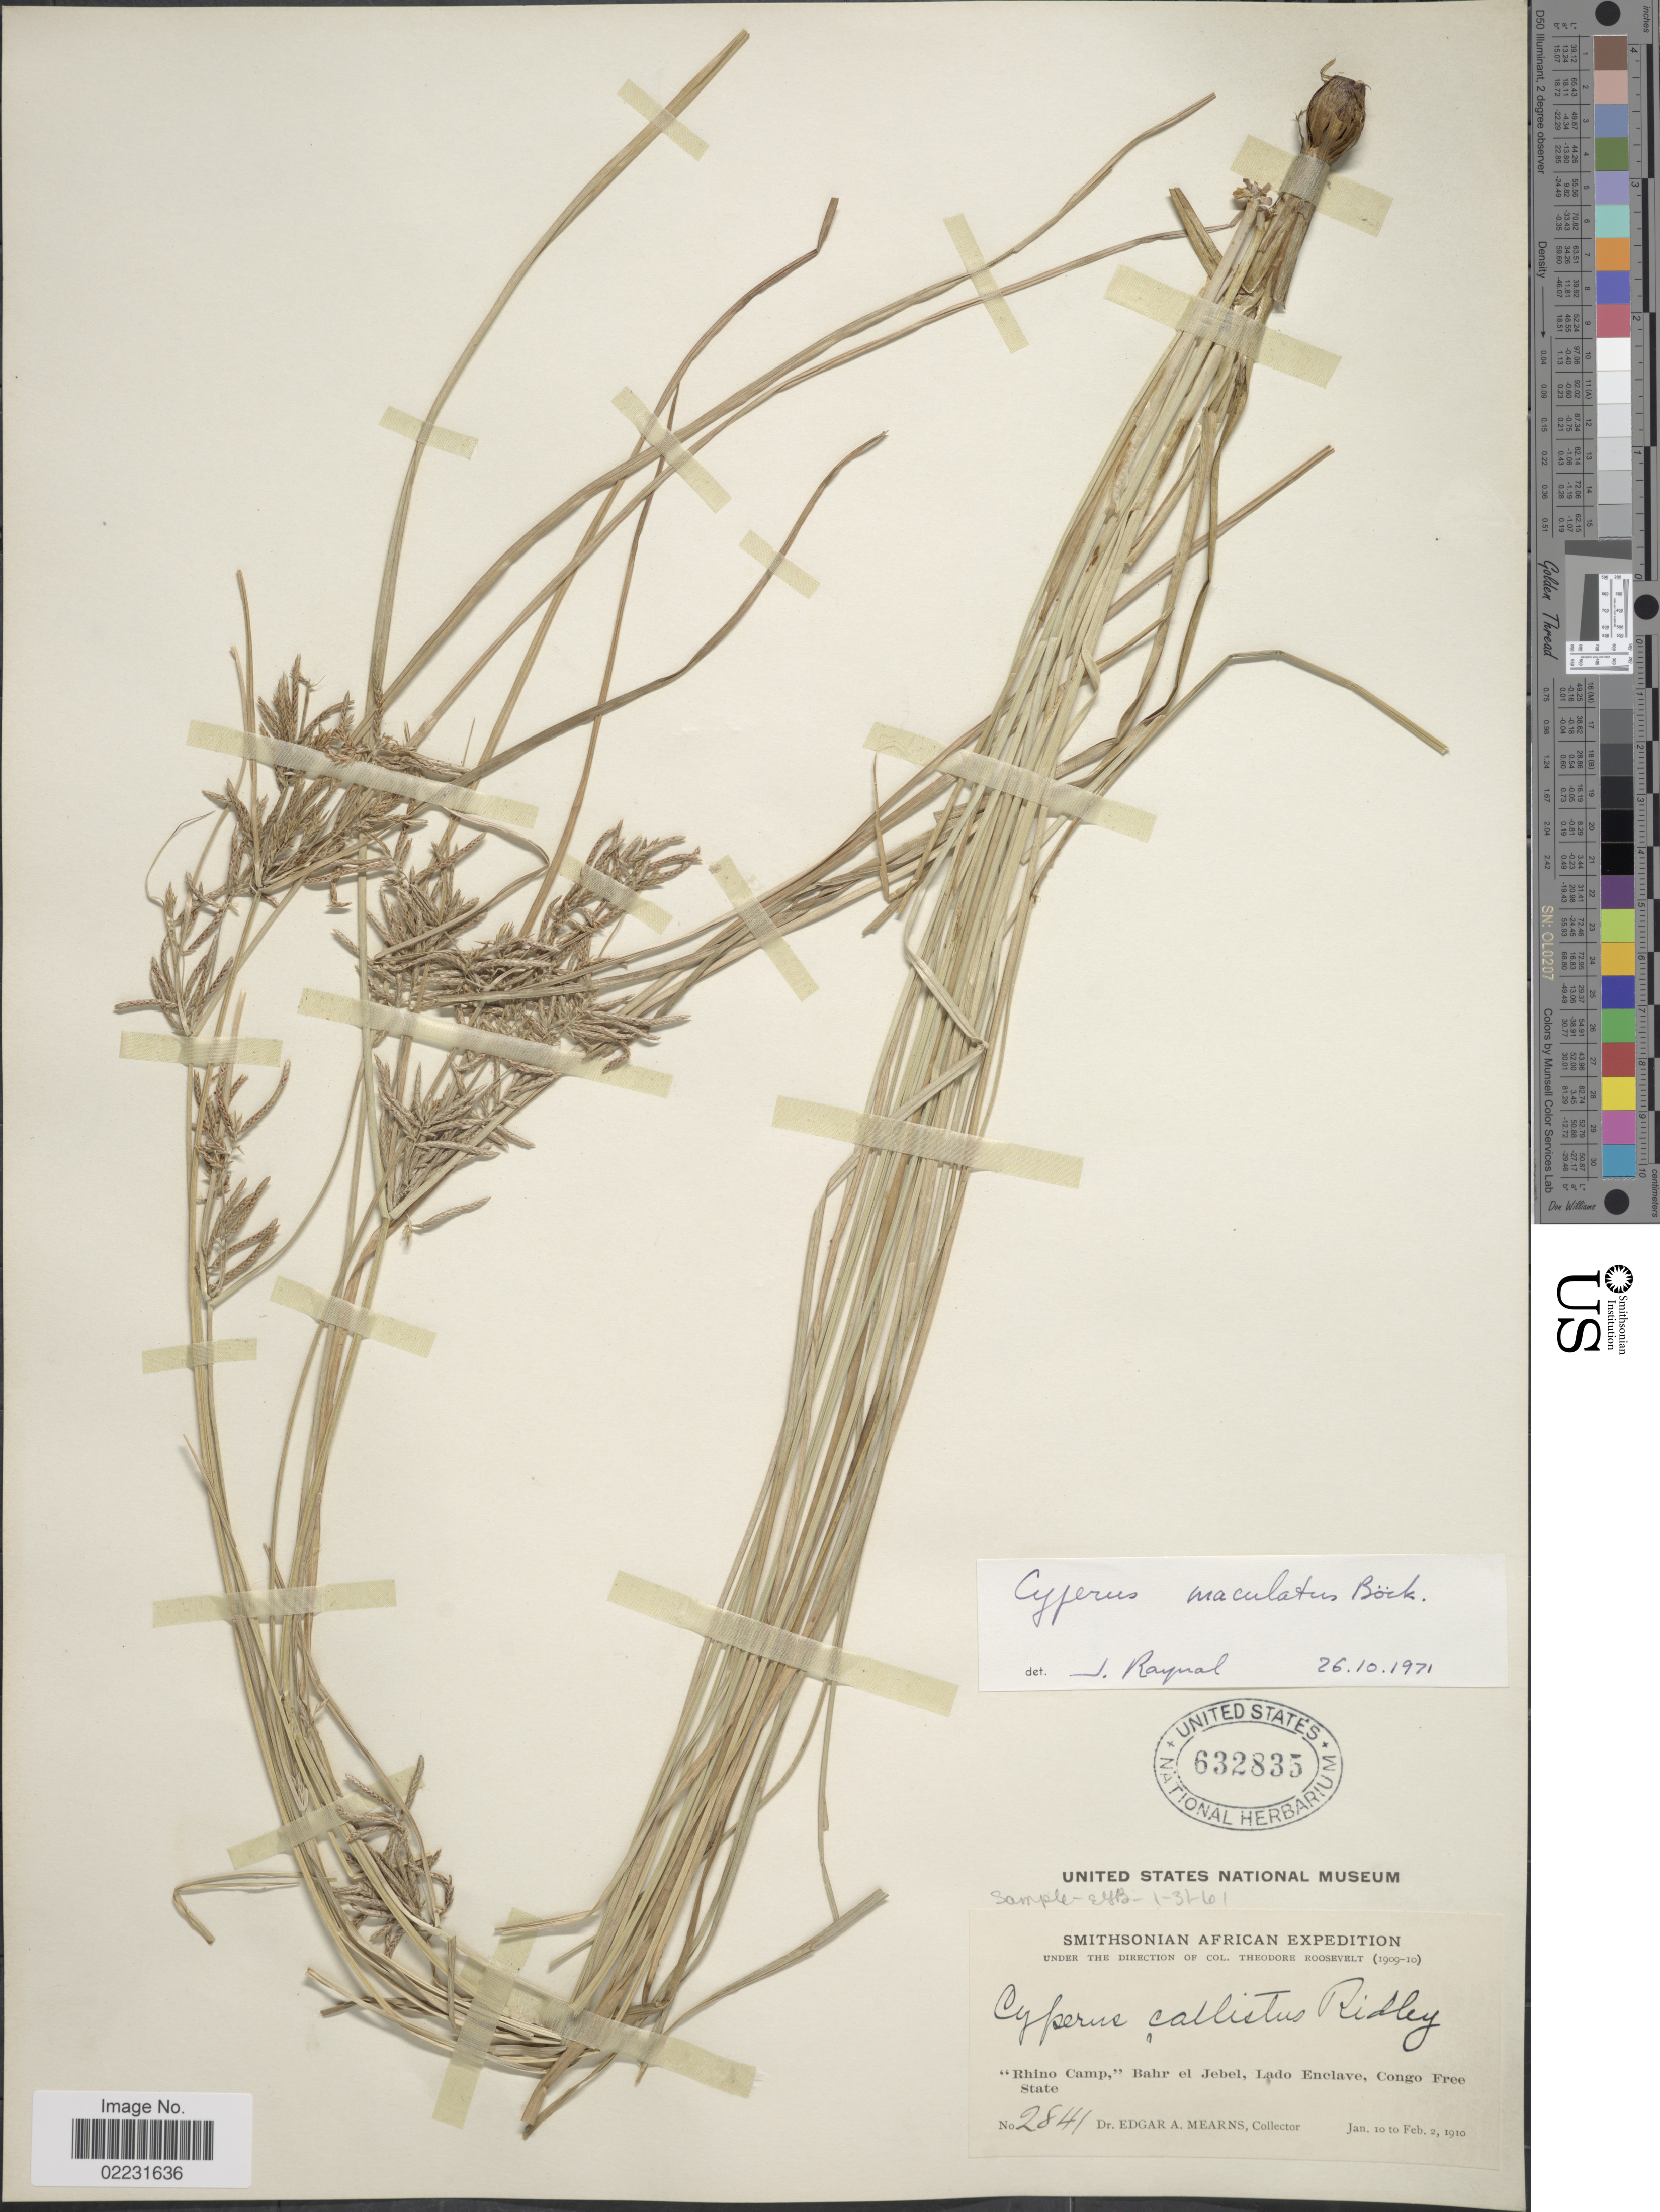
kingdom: Plantae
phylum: Tracheophyta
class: Liliopsida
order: Poales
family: Cyperaceae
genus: Cyperus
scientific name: Cyperus maculatus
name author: Boeckeler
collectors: E. A. Mearns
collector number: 2841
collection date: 1910-01-10/1910-02-02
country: South Sudan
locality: Rhino Camp, Bahr el Jebel, Lado Enclave, Congo Free State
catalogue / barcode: US 632835